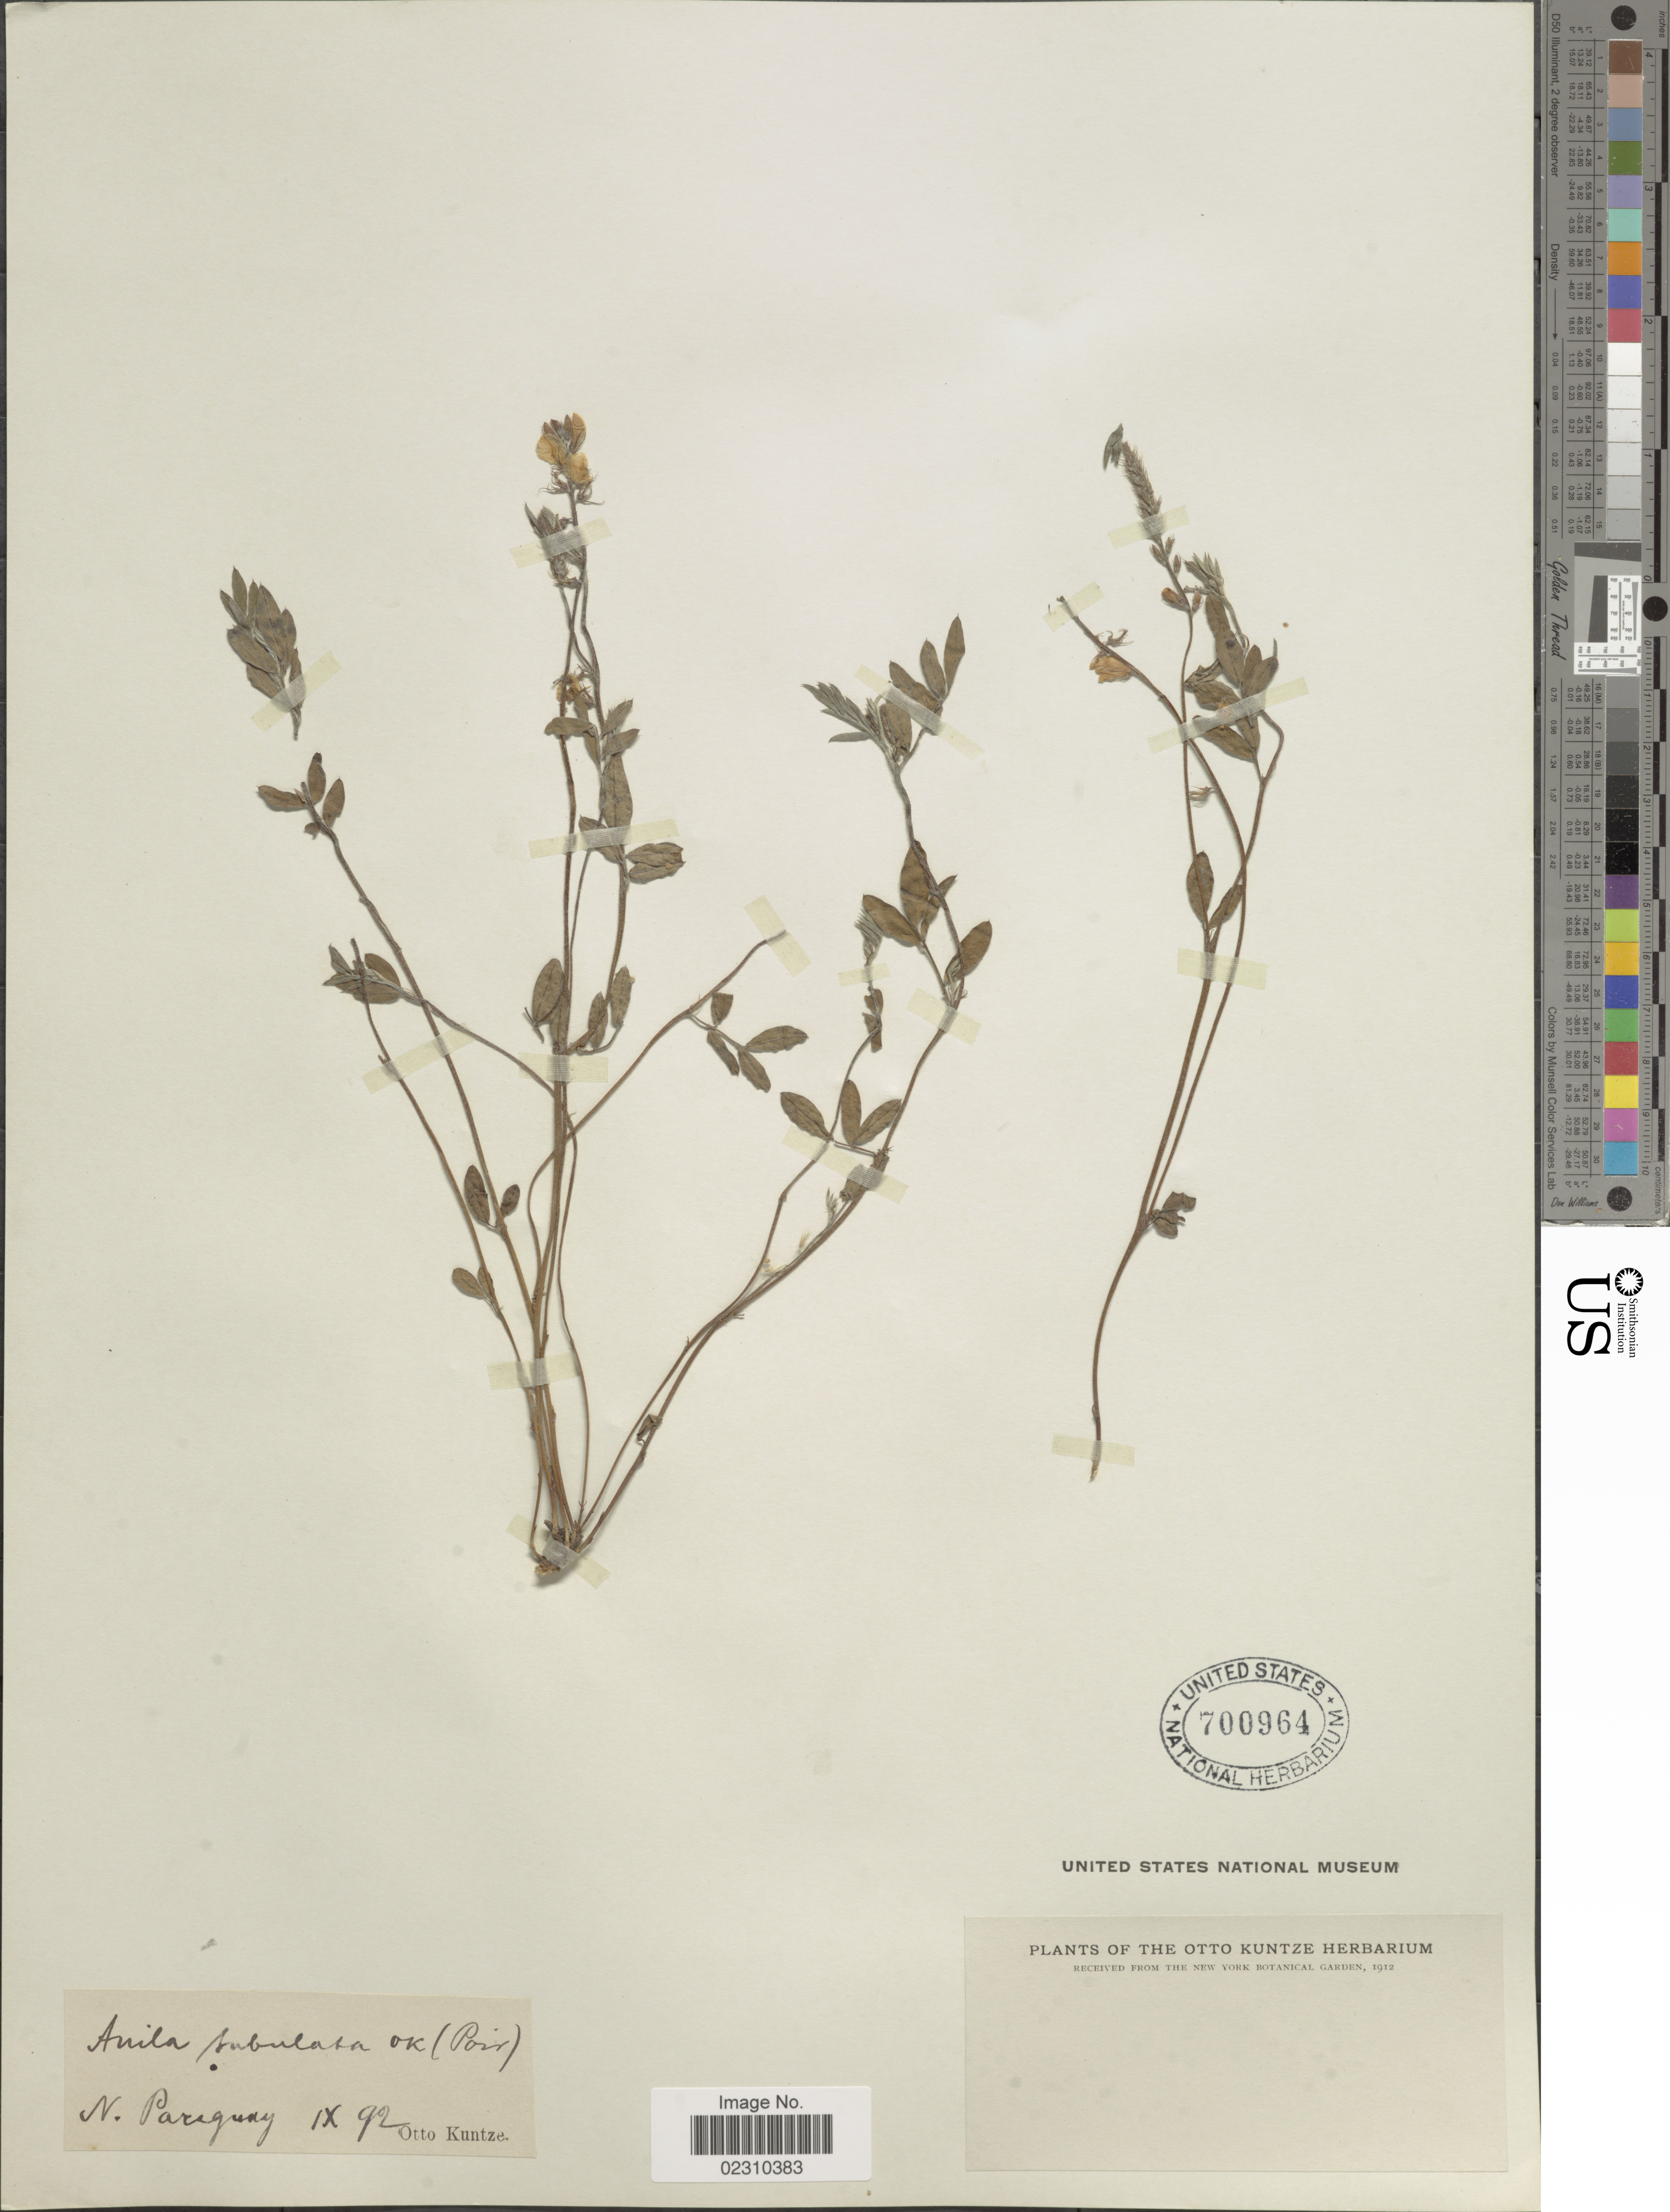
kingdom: Plantae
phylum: Tracheophyta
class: Magnoliopsida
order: Fabales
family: Fabaceae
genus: Indigofera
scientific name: Indigofera mucronata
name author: Lam.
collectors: C.E.O. Kuntze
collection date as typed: Transcribed d/m/y: /9/92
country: Paraguay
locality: N, Paraguay.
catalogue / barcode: US 7007964